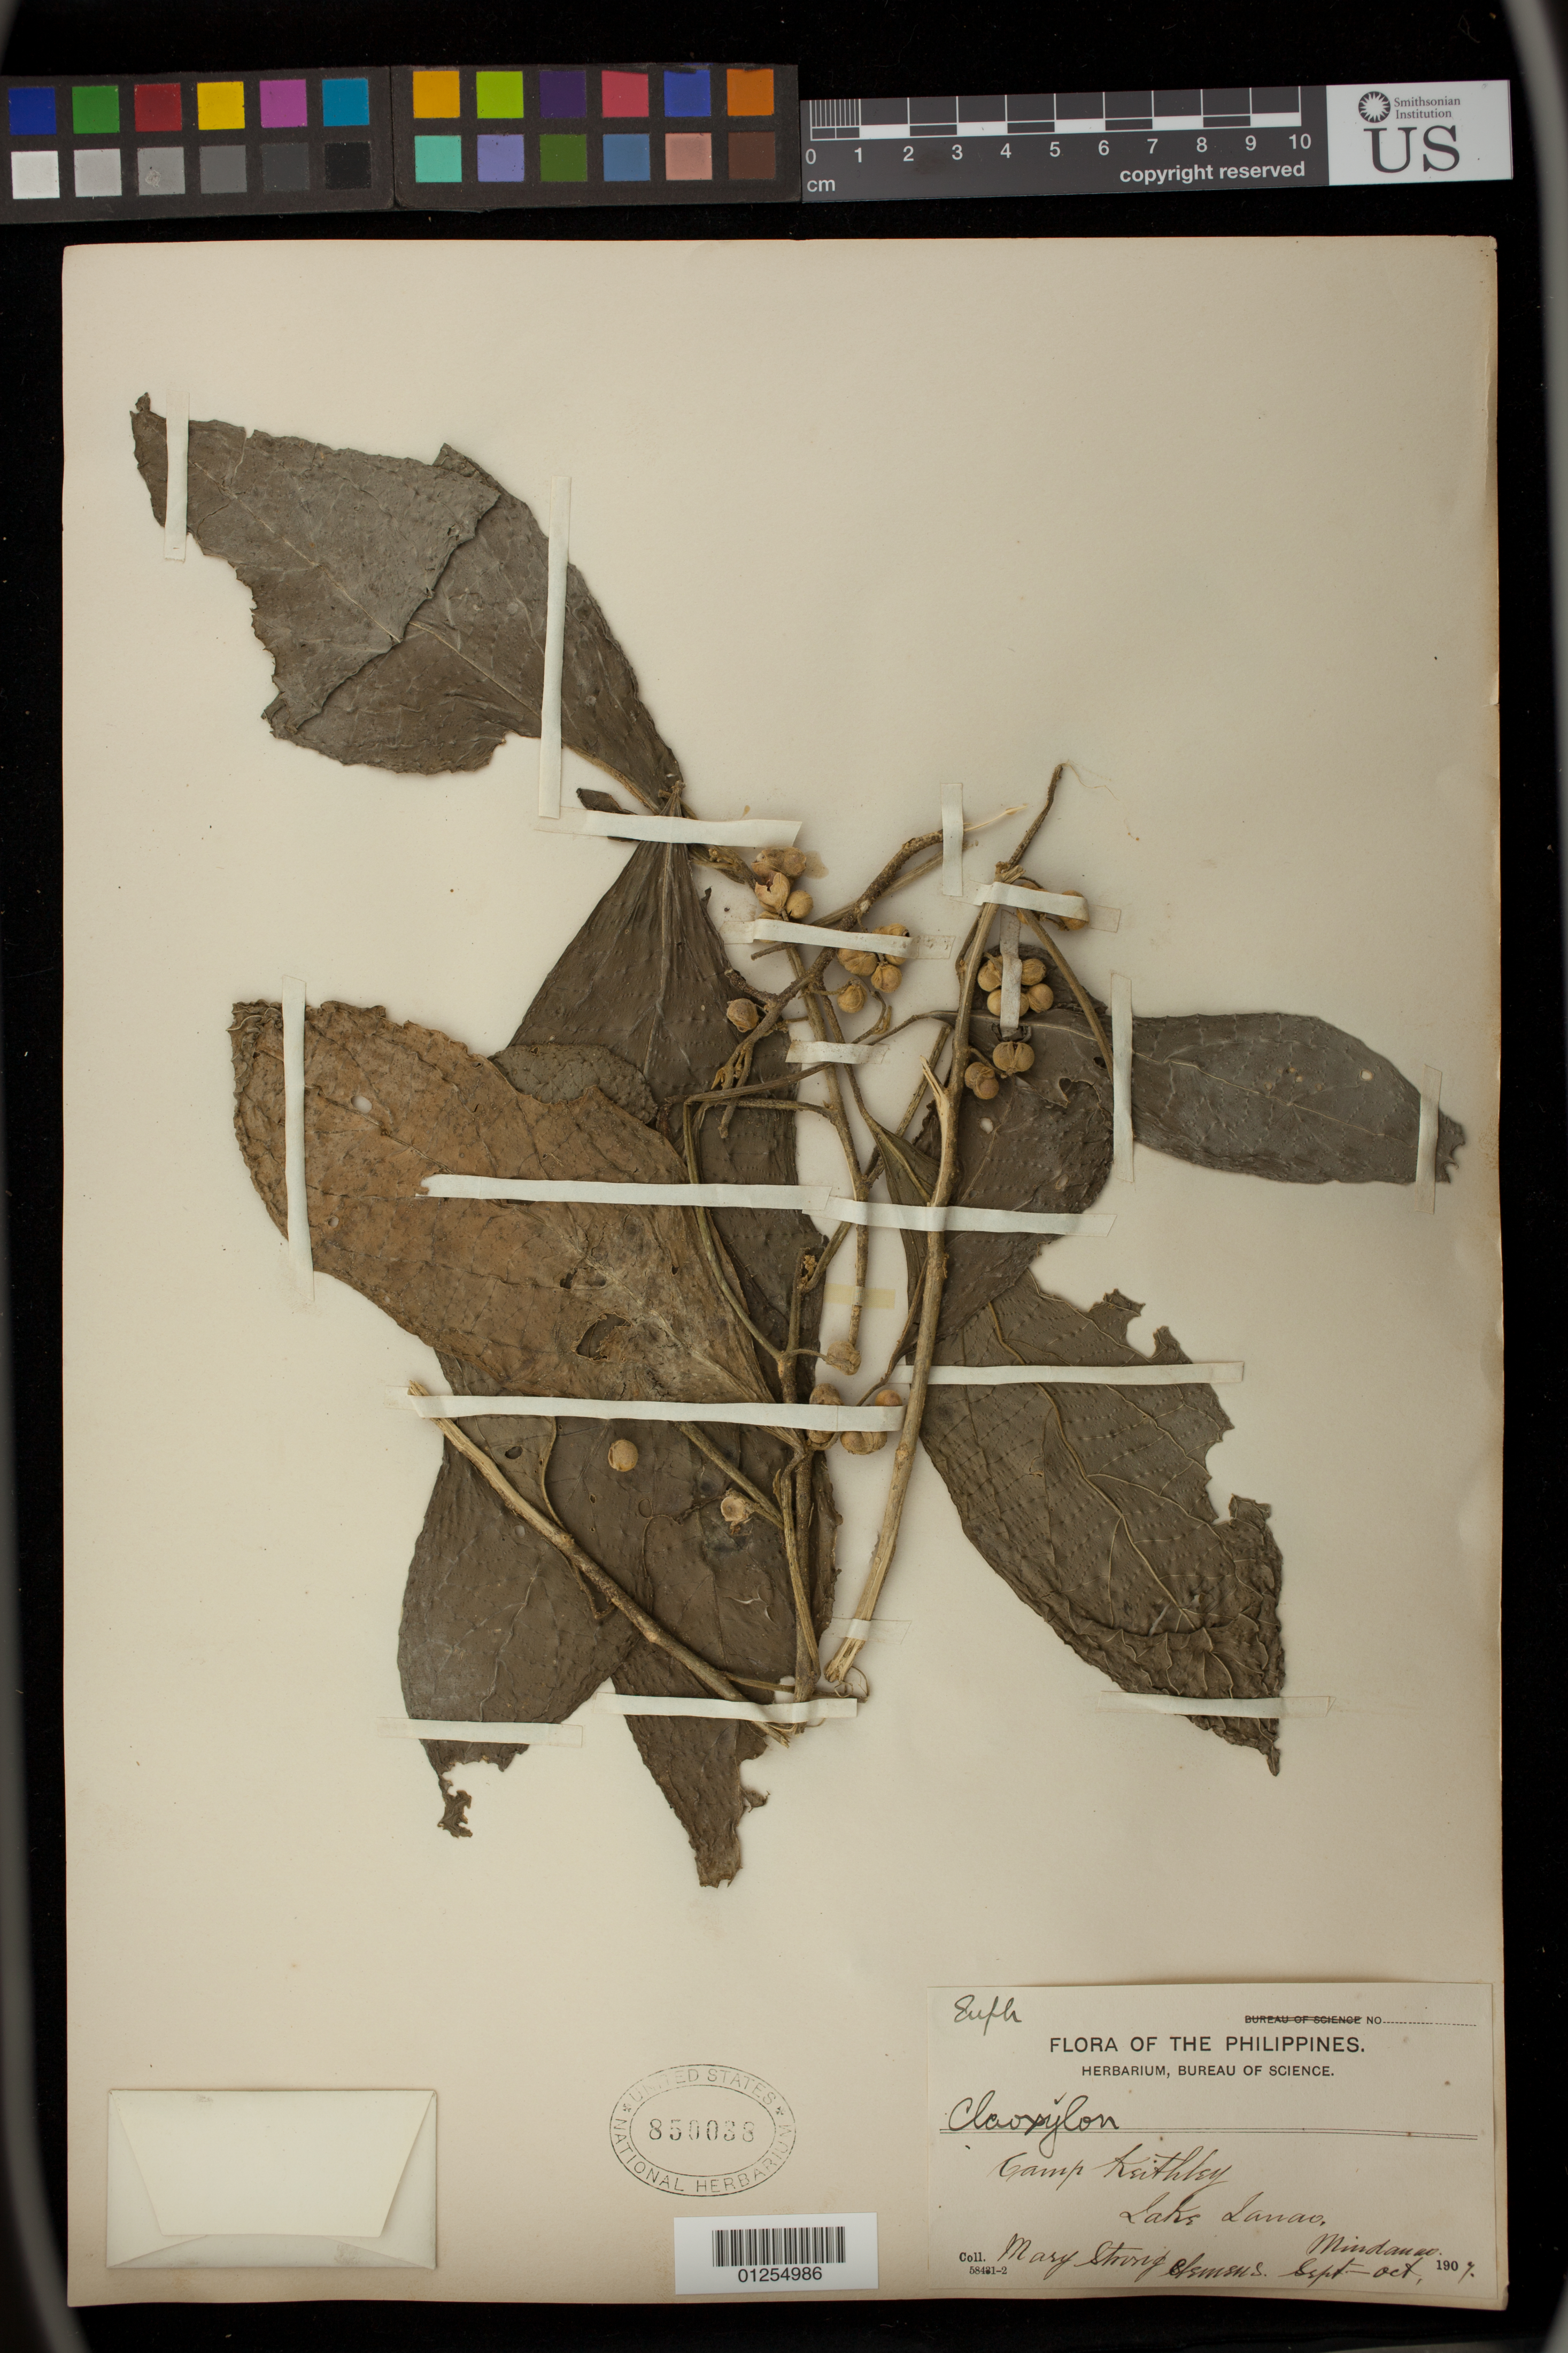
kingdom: Plantae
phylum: Tracheophyta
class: Magnoliopsida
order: Malpighiales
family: Euphorbiaceae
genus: Claoxylon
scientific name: Claoxylon sp.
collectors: M. S. Clemens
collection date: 1907-09/1907-10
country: Philippines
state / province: Muslim Mindanao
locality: Camp Keithley,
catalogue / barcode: US 850038